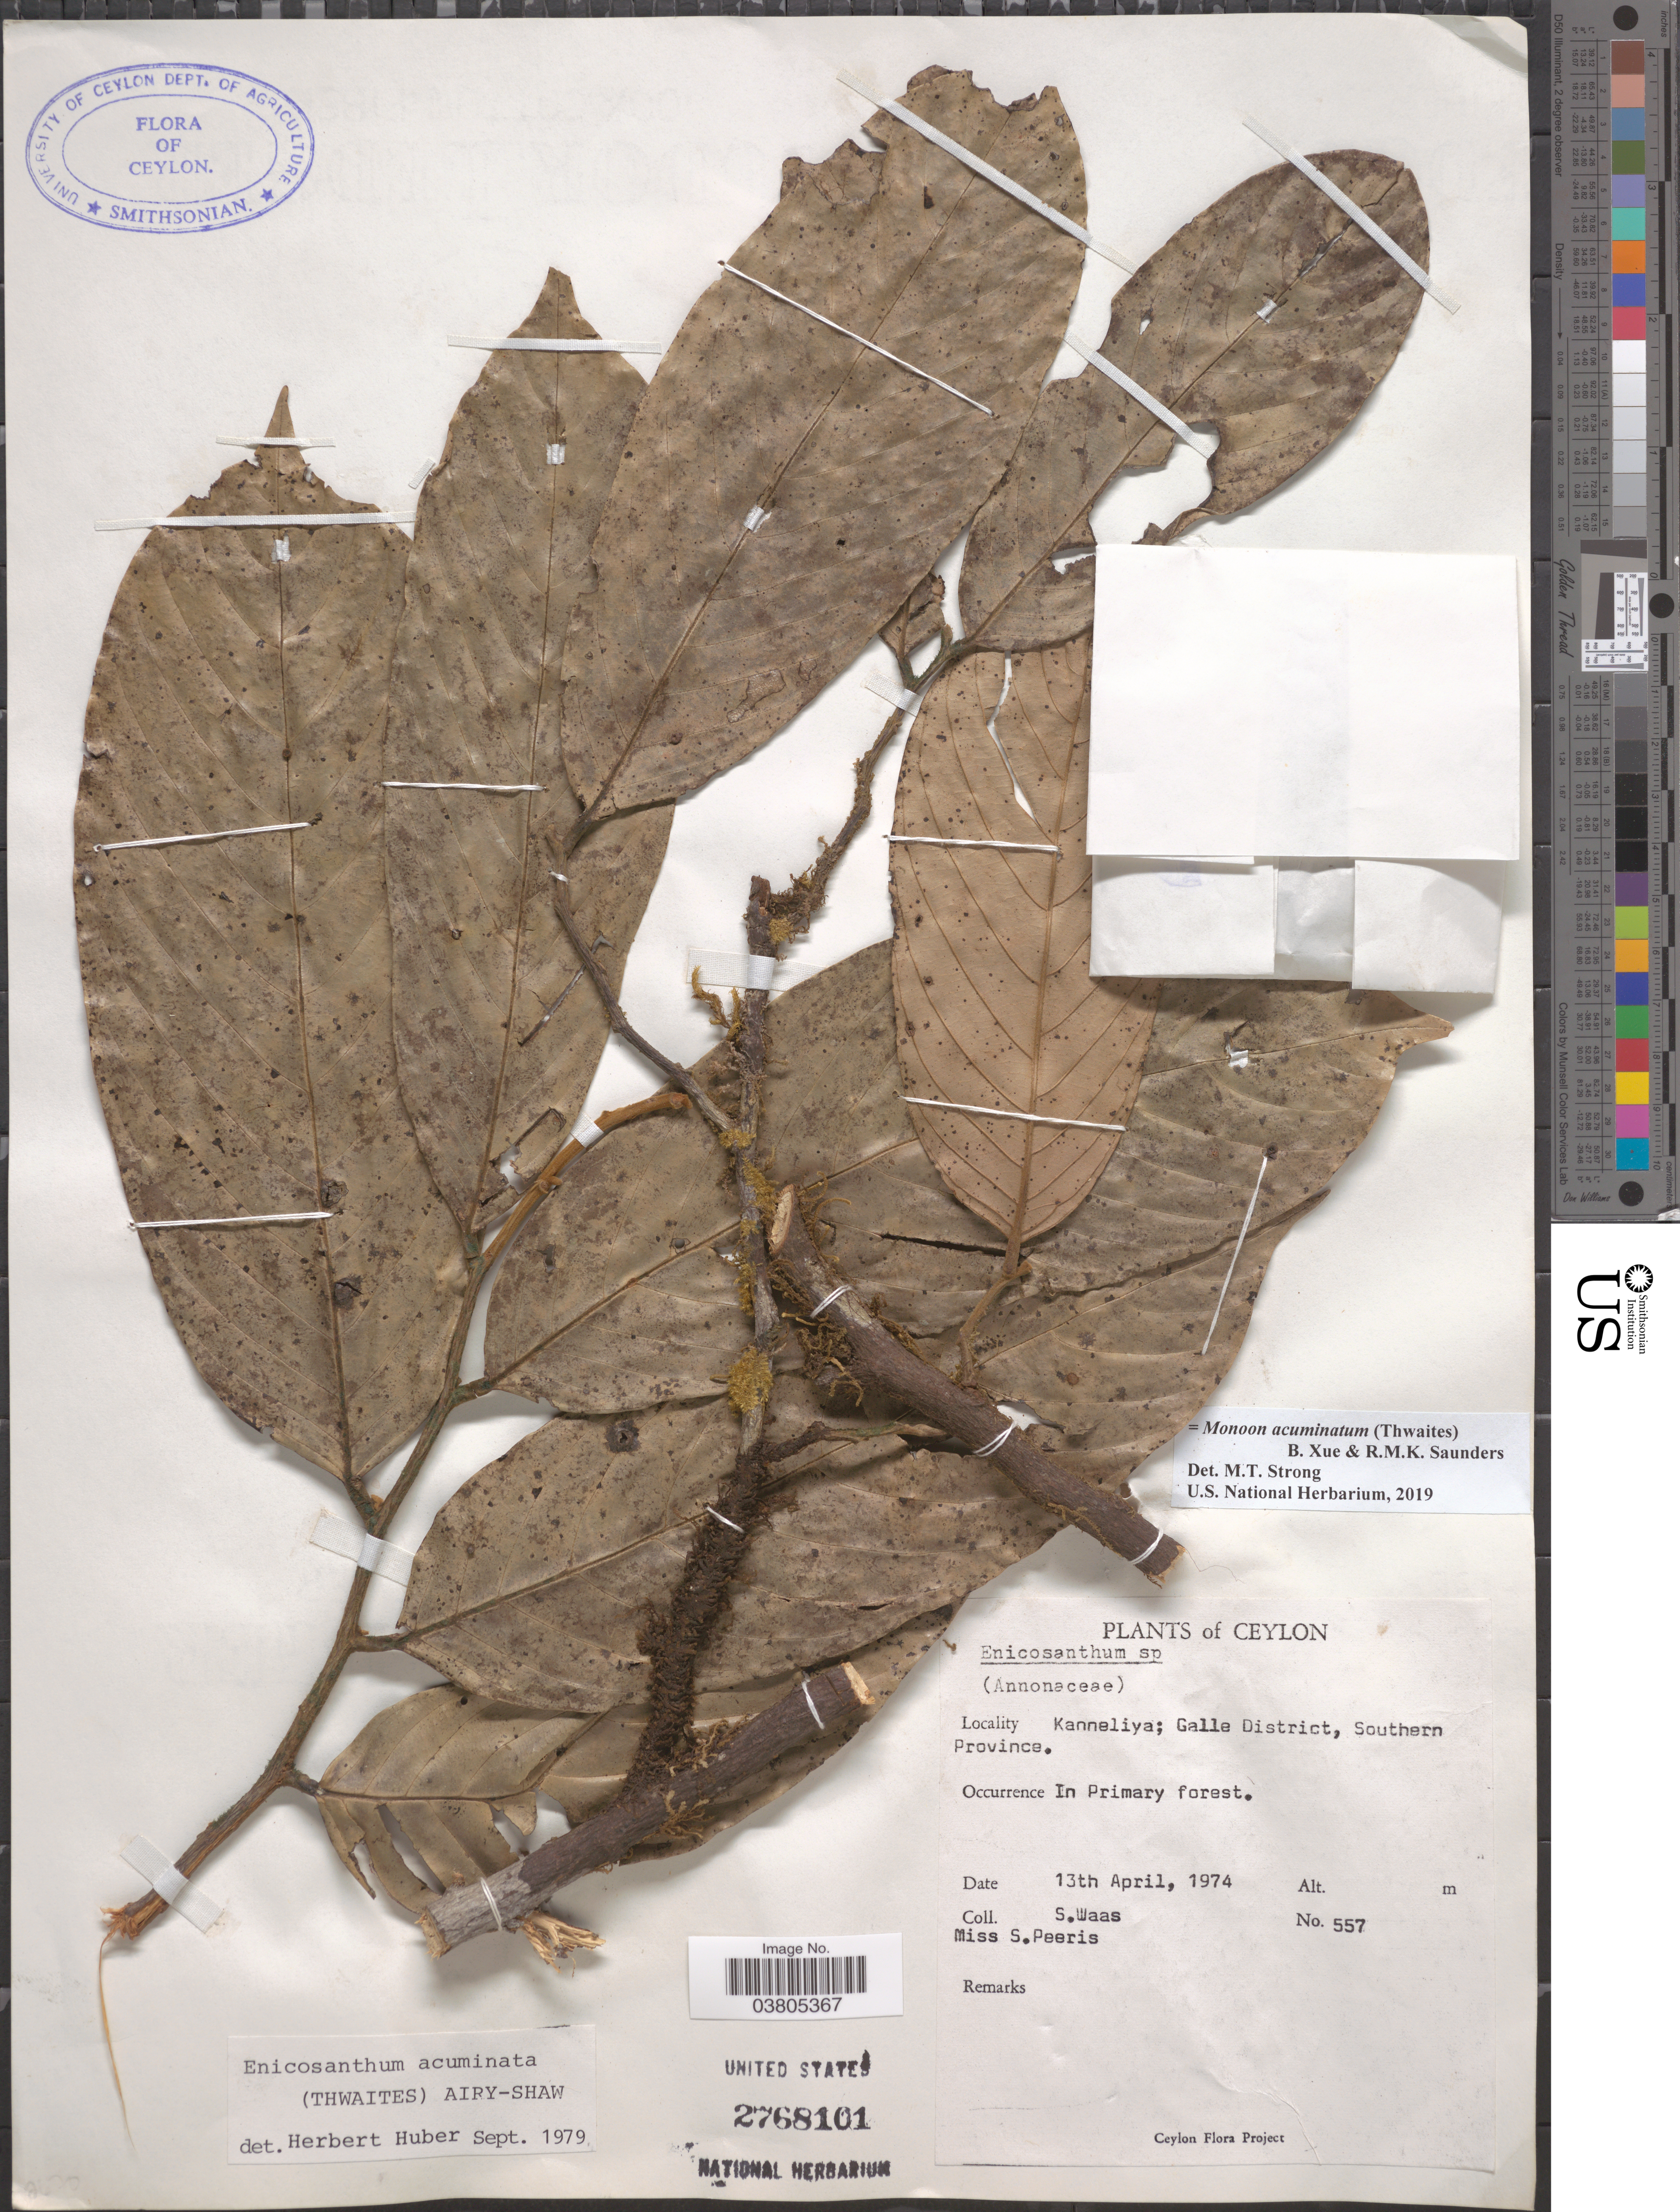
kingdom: Plantae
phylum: Tracheophyta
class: Magnoliopsida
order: Magnoliales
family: Annonaceae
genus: Monoon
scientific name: Monoon acuminatum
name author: (Thwaites) B. Xue & R.M.K. Saunders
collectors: S. Waas & S. Peeris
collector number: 557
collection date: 1974-04-13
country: Sri Lanka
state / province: Southern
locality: Ceylon. Kanneliya; Galle District. In Primary forest.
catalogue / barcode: US 2768101